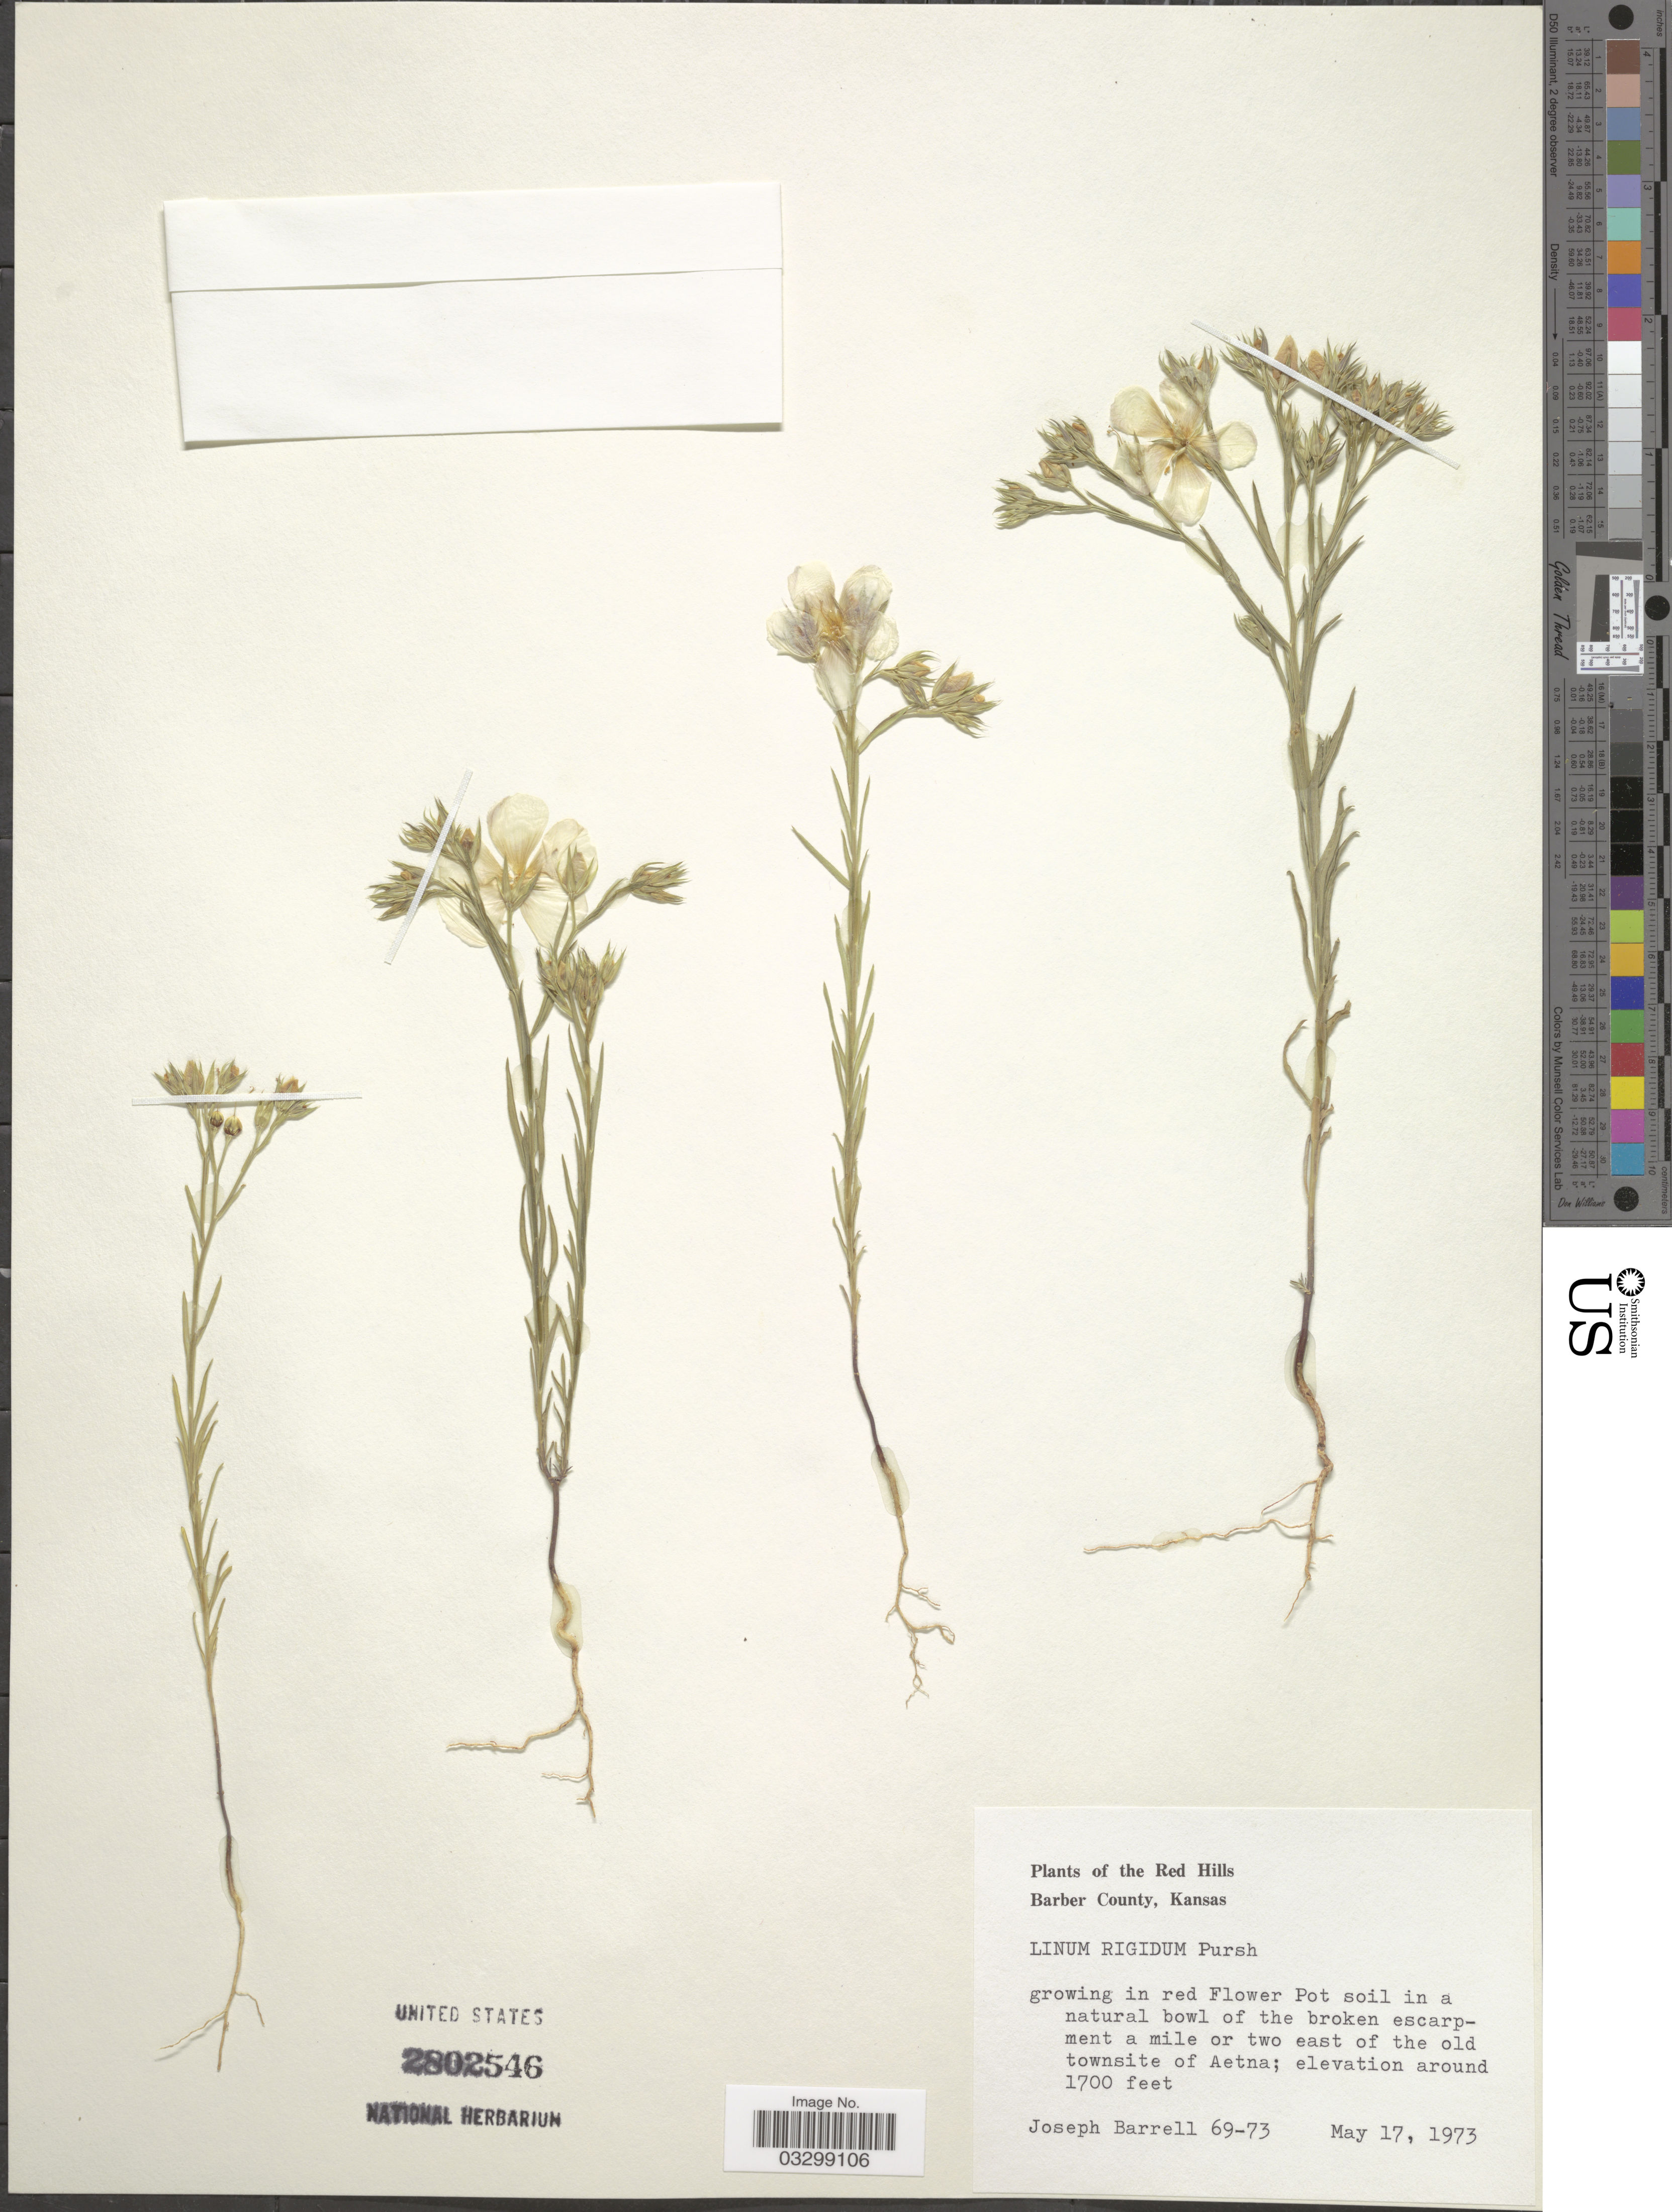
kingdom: Plantae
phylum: Tracheophyta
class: Magnoliopsida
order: Malpighiales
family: Linaceae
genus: Linum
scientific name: Linum rigidum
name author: Pursh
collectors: J. Barrell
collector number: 69-73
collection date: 1973-05-17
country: United States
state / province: Kansas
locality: Red Hills. Barber County. A mile or two east of the old townsite of Aetna.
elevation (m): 518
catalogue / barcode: US 2802546